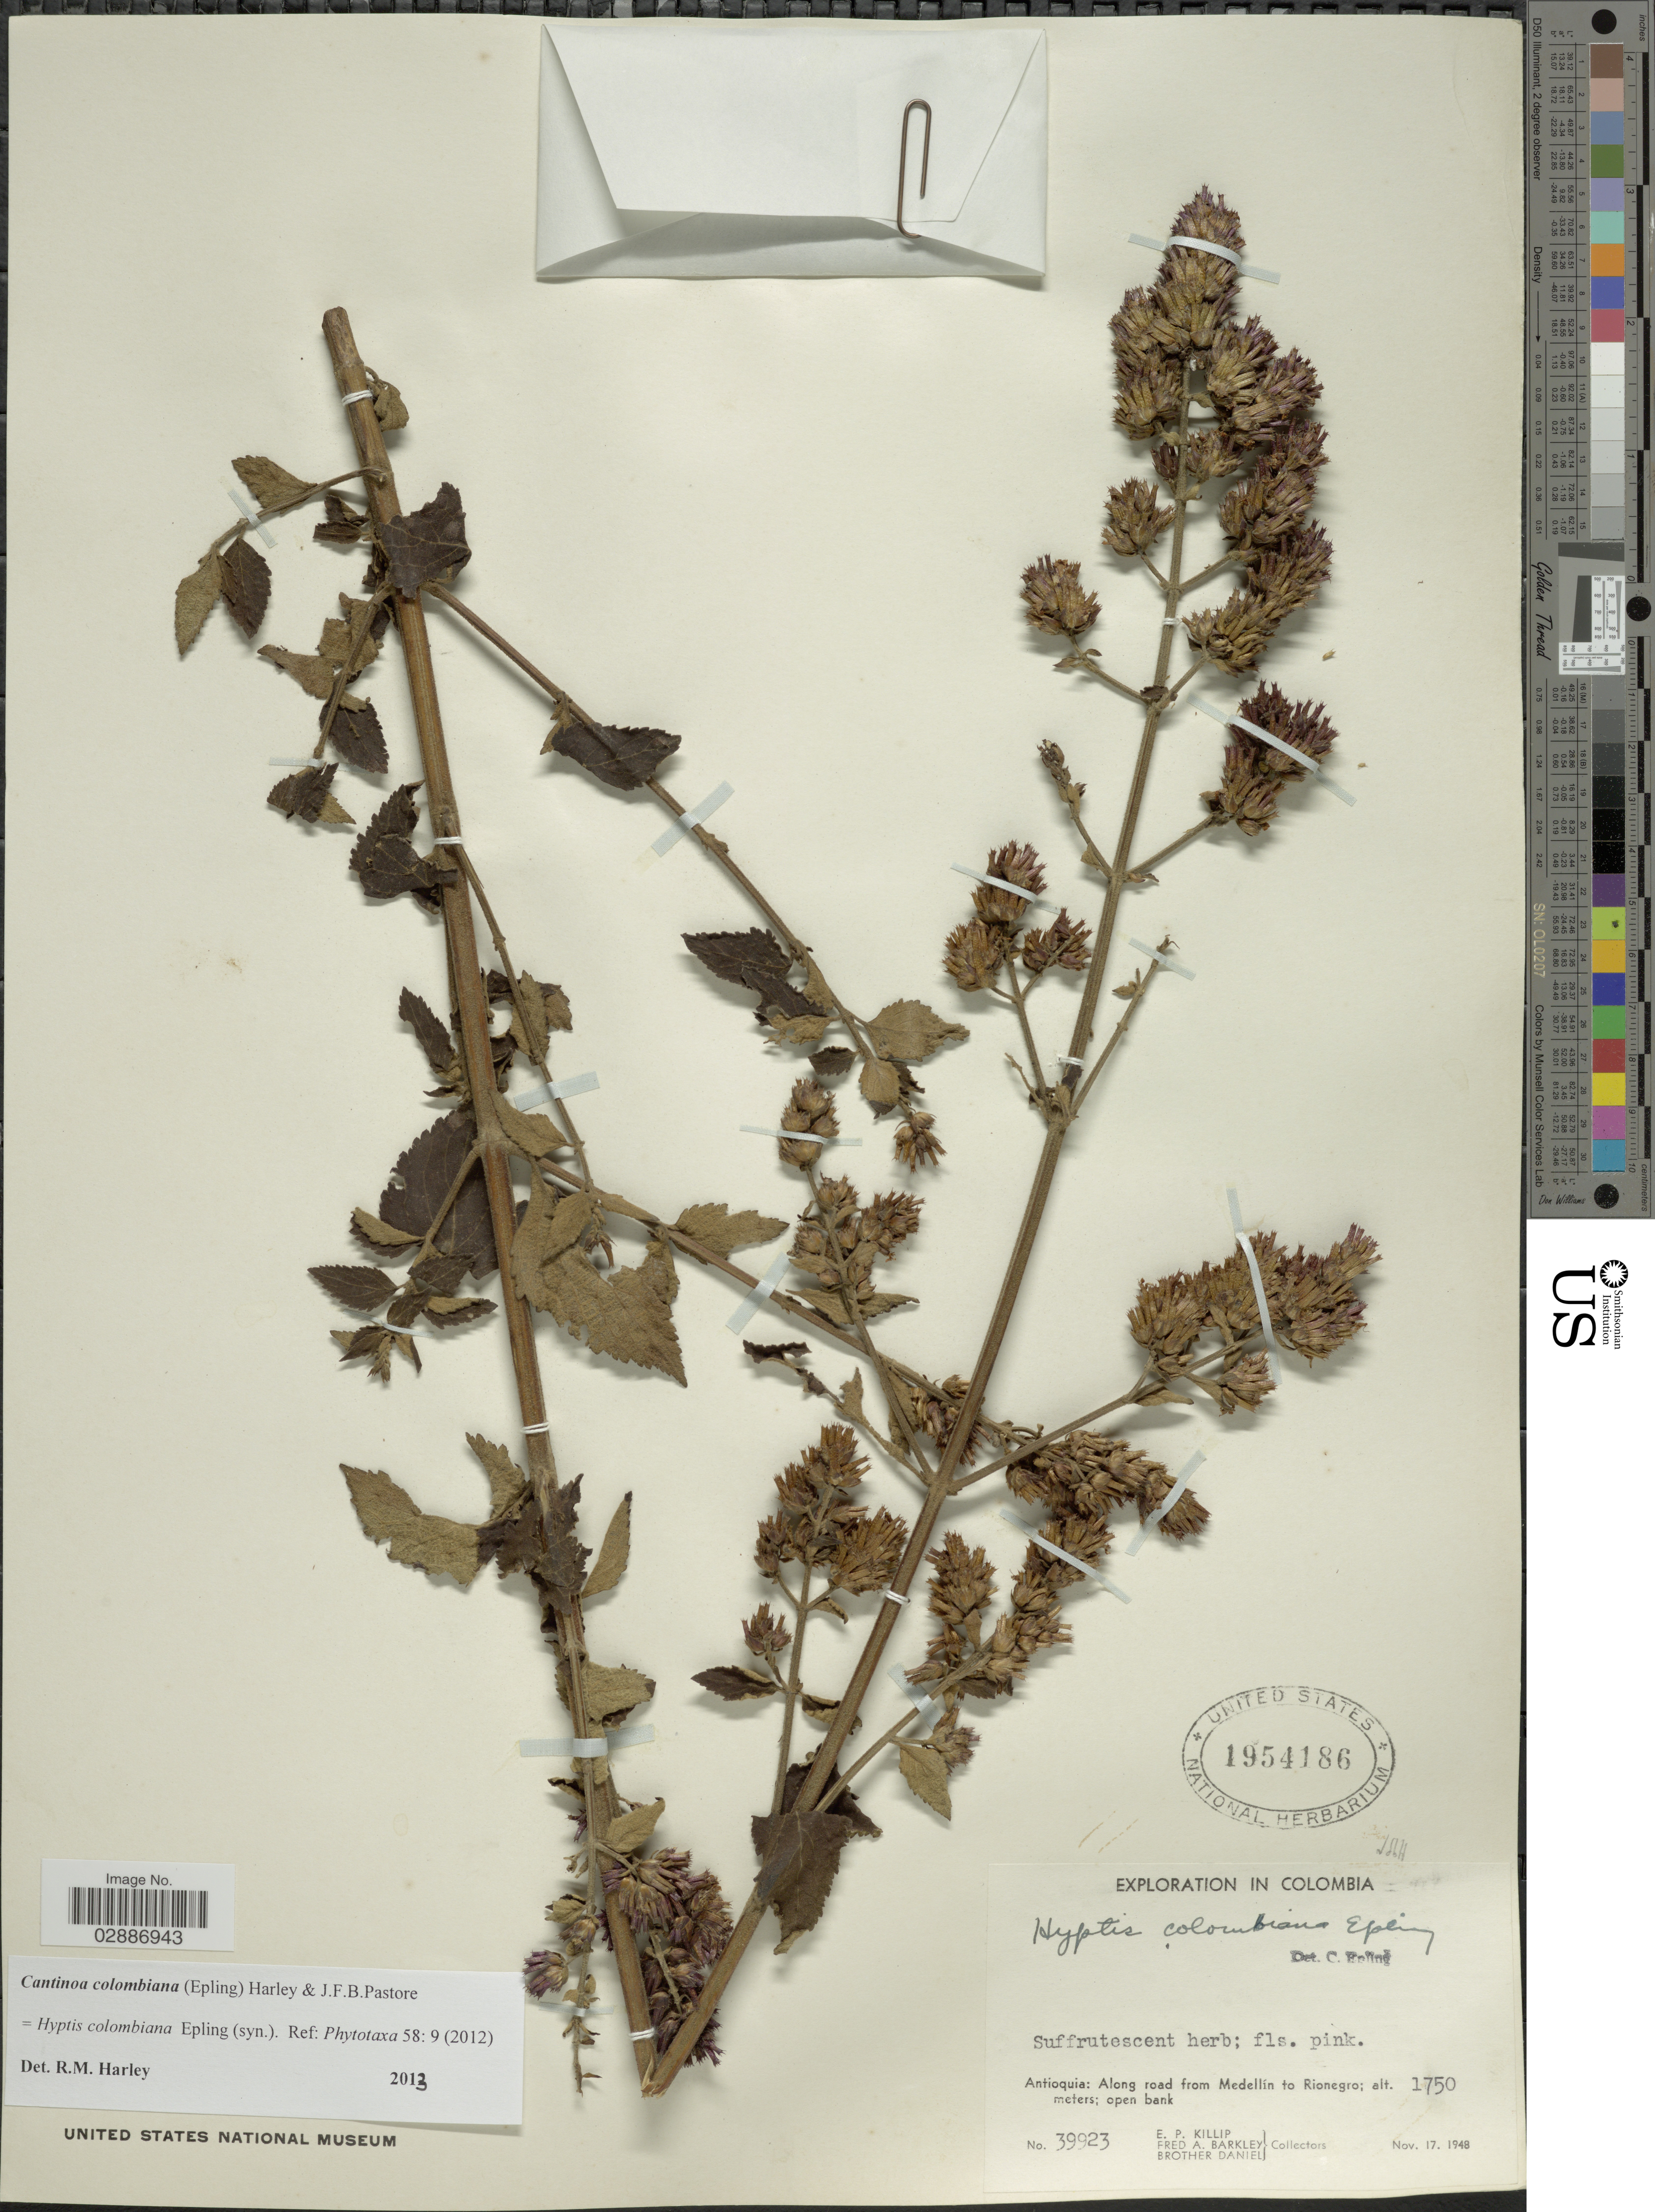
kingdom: Plantae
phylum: Tracheophyta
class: Magnoliopsida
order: Lamiales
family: Lamiaceae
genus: Cantinoa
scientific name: Cantinoa colombiana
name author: (Epling) Harley & J.F.B. Pastore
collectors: E. P. Killip, F. A. Barkley & Bro. Daniel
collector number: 39923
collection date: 1948-11-17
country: Colombia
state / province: Antioquia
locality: Along road from Medellín to Rionegro.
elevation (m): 1750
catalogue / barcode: US 1954186